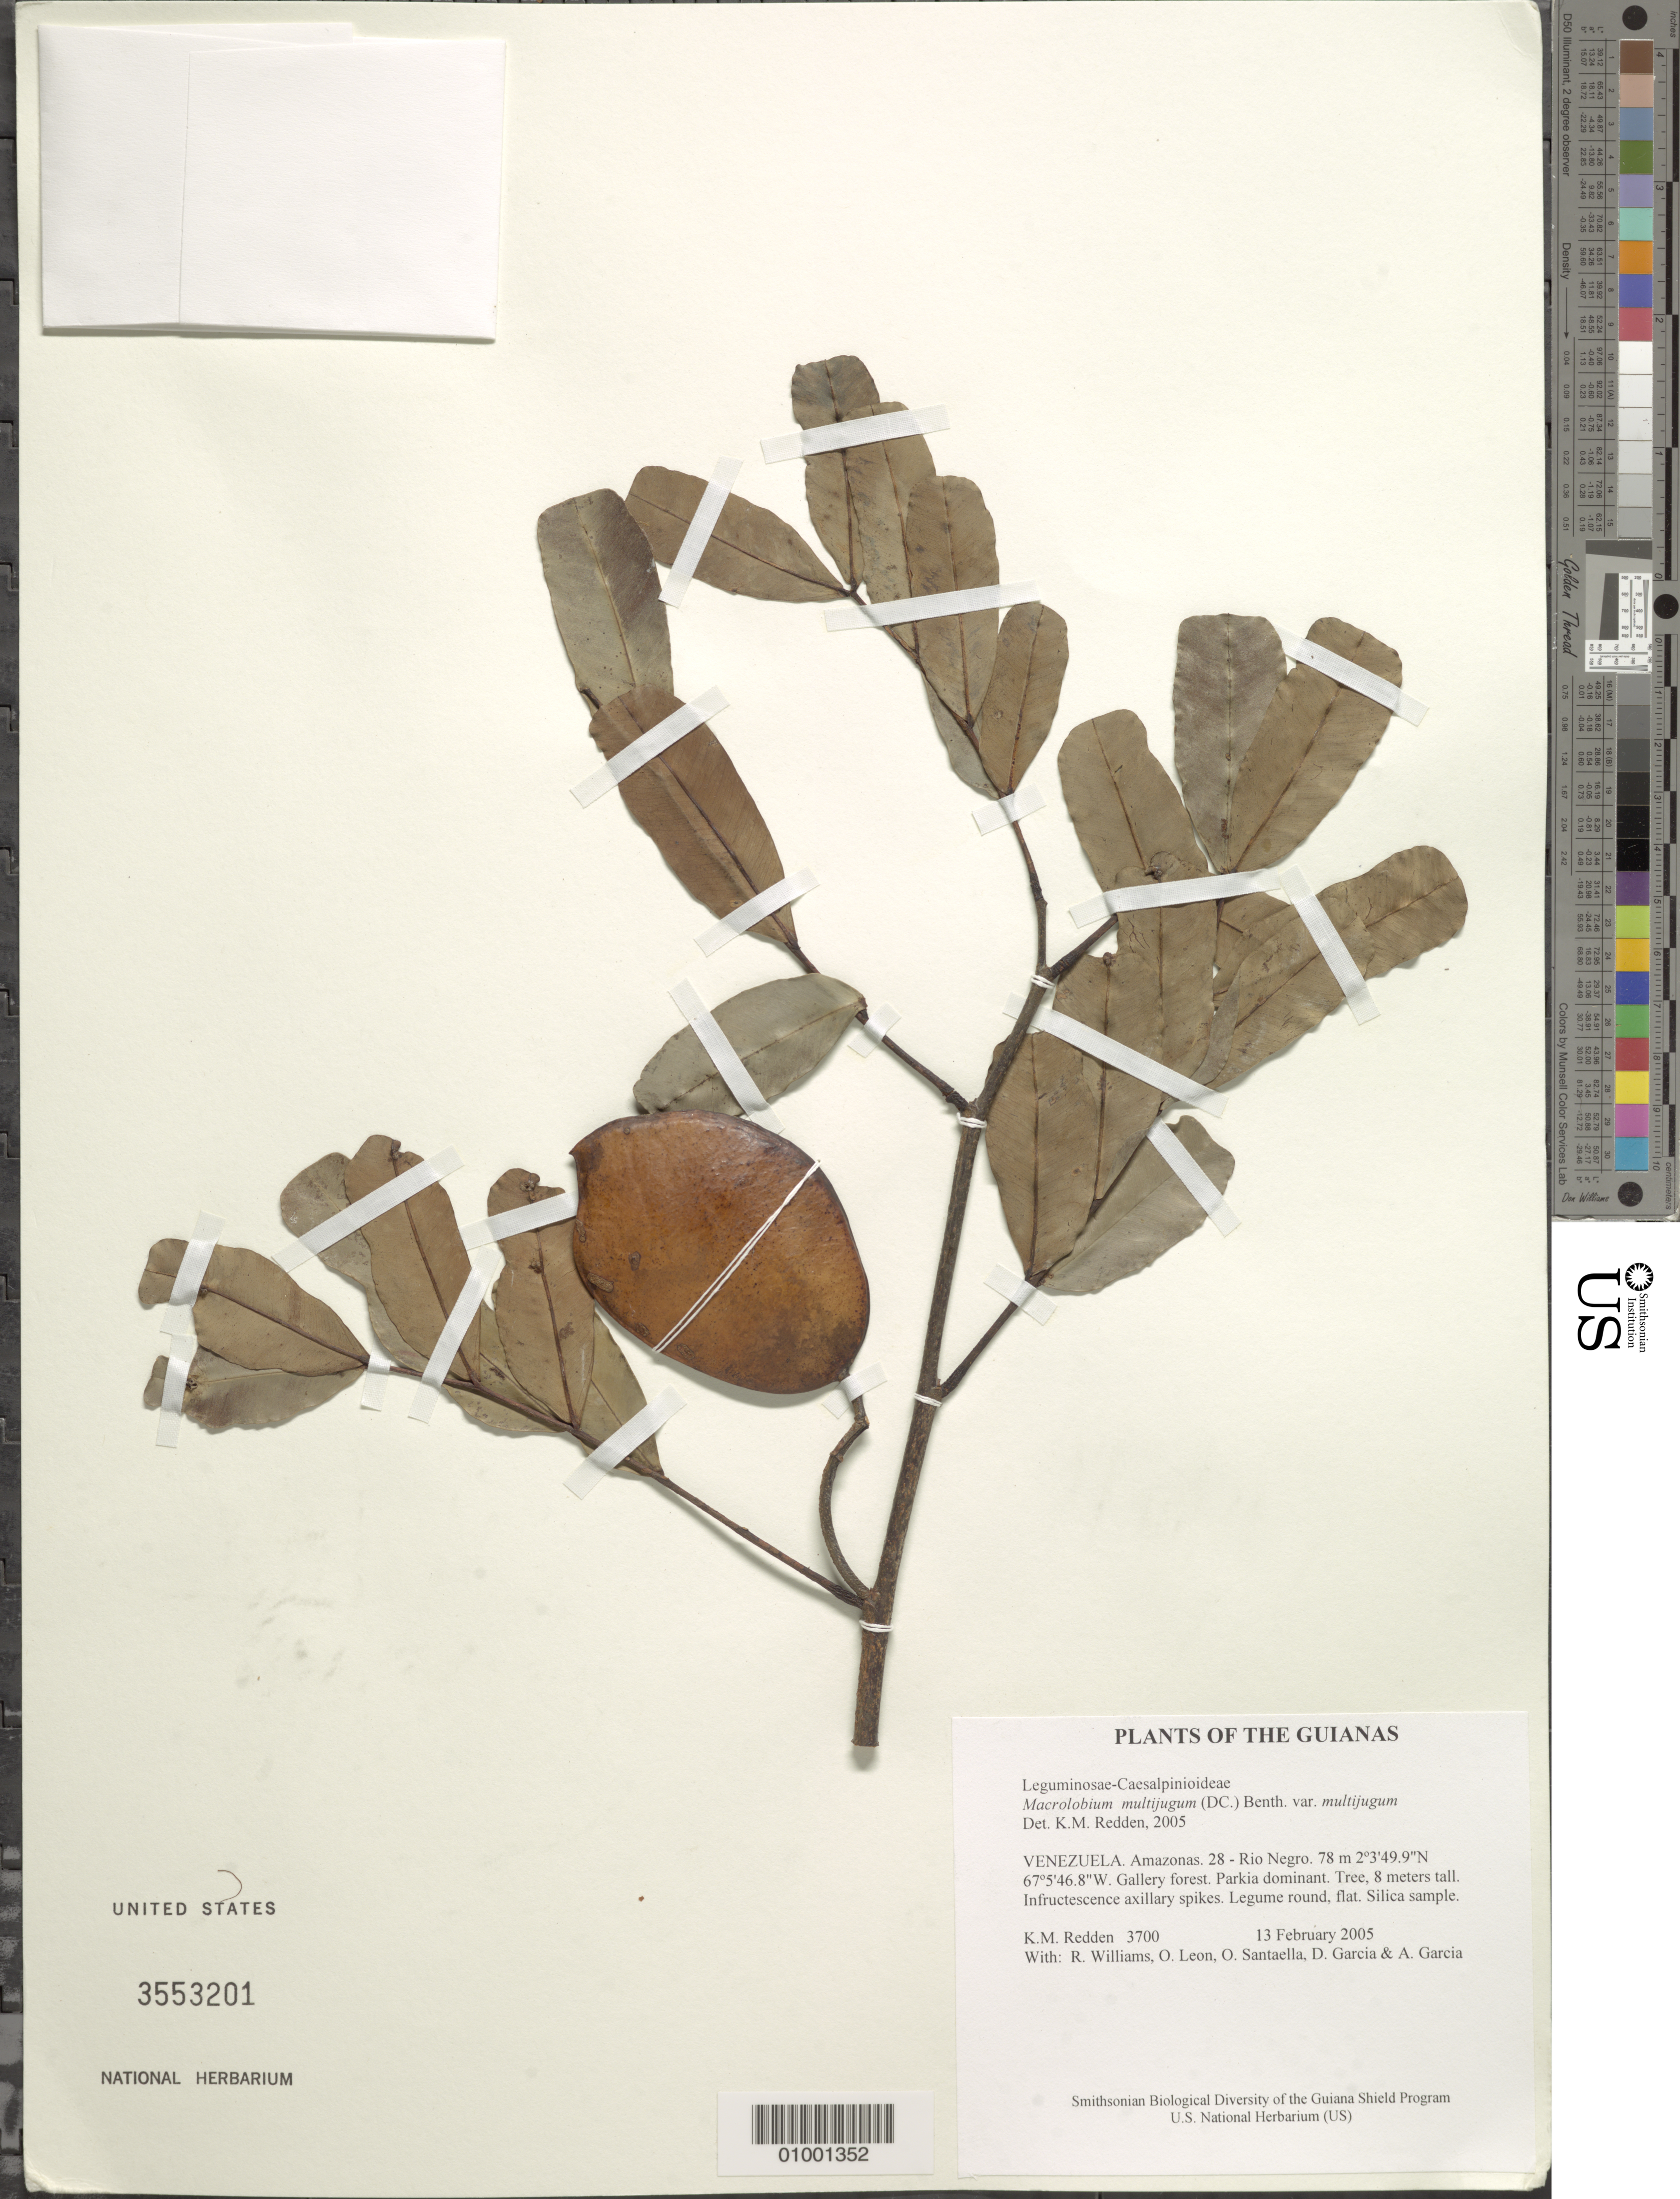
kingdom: Plantae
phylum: Tracheophyta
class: Magnoliopsida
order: Fabales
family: Fabaceae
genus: Macrolobium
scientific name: Macrolobium multijugum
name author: (DC.) Benth.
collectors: K. M. Redden, R. Williams, O. León, O. Santaella, D. Garcia & A. Garcia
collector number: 3700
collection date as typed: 13 February 2005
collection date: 2005-02-13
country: Venezuela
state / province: Amazonas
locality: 28 - Rio Negro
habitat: Gallery forest. Parkia dominant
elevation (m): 78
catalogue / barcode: US 3553201